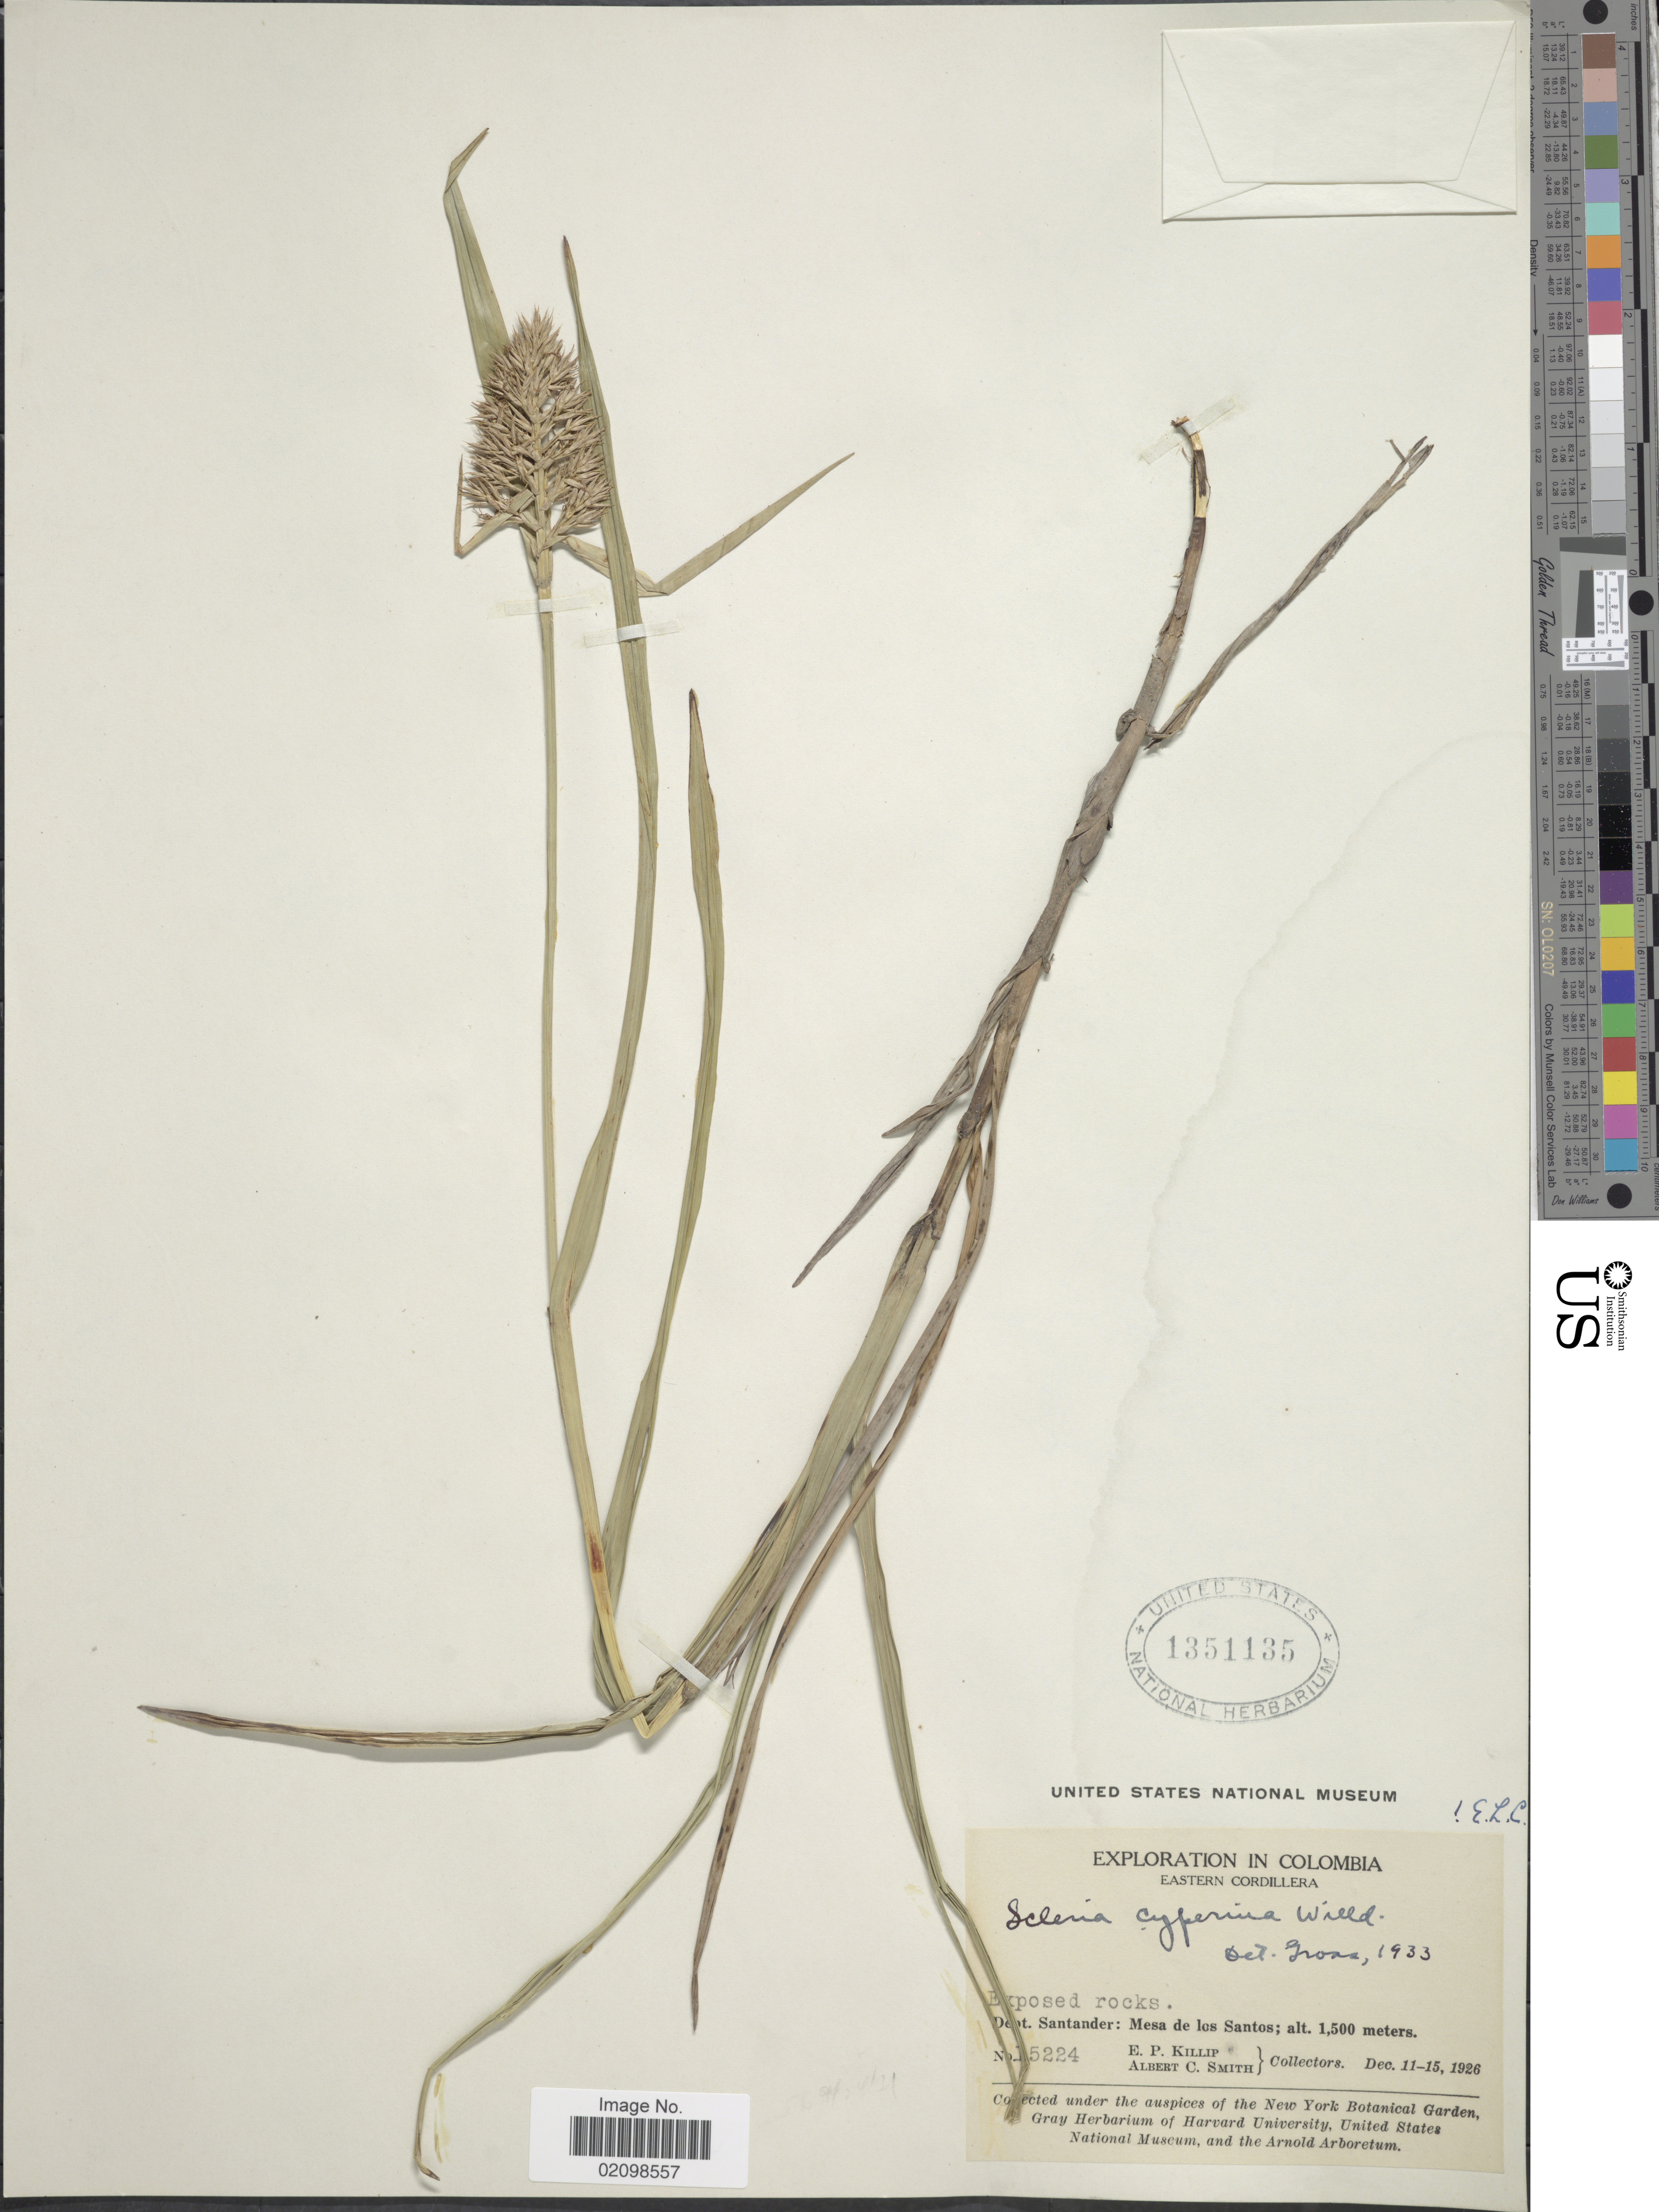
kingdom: Plantae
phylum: Tracheophyta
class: Liliopsida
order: Poales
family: Cyperaceae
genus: Scleria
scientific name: Scleria cyperina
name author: Willd. ex Kunth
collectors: E. P. Killip & A. C. Smith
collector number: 15224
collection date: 1926-12-11/1926-12-15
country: Colombia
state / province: Santander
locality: Eastern Cordillera. Dept. Santander: Mesa de los Santos.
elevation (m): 1500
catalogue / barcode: US 1351135